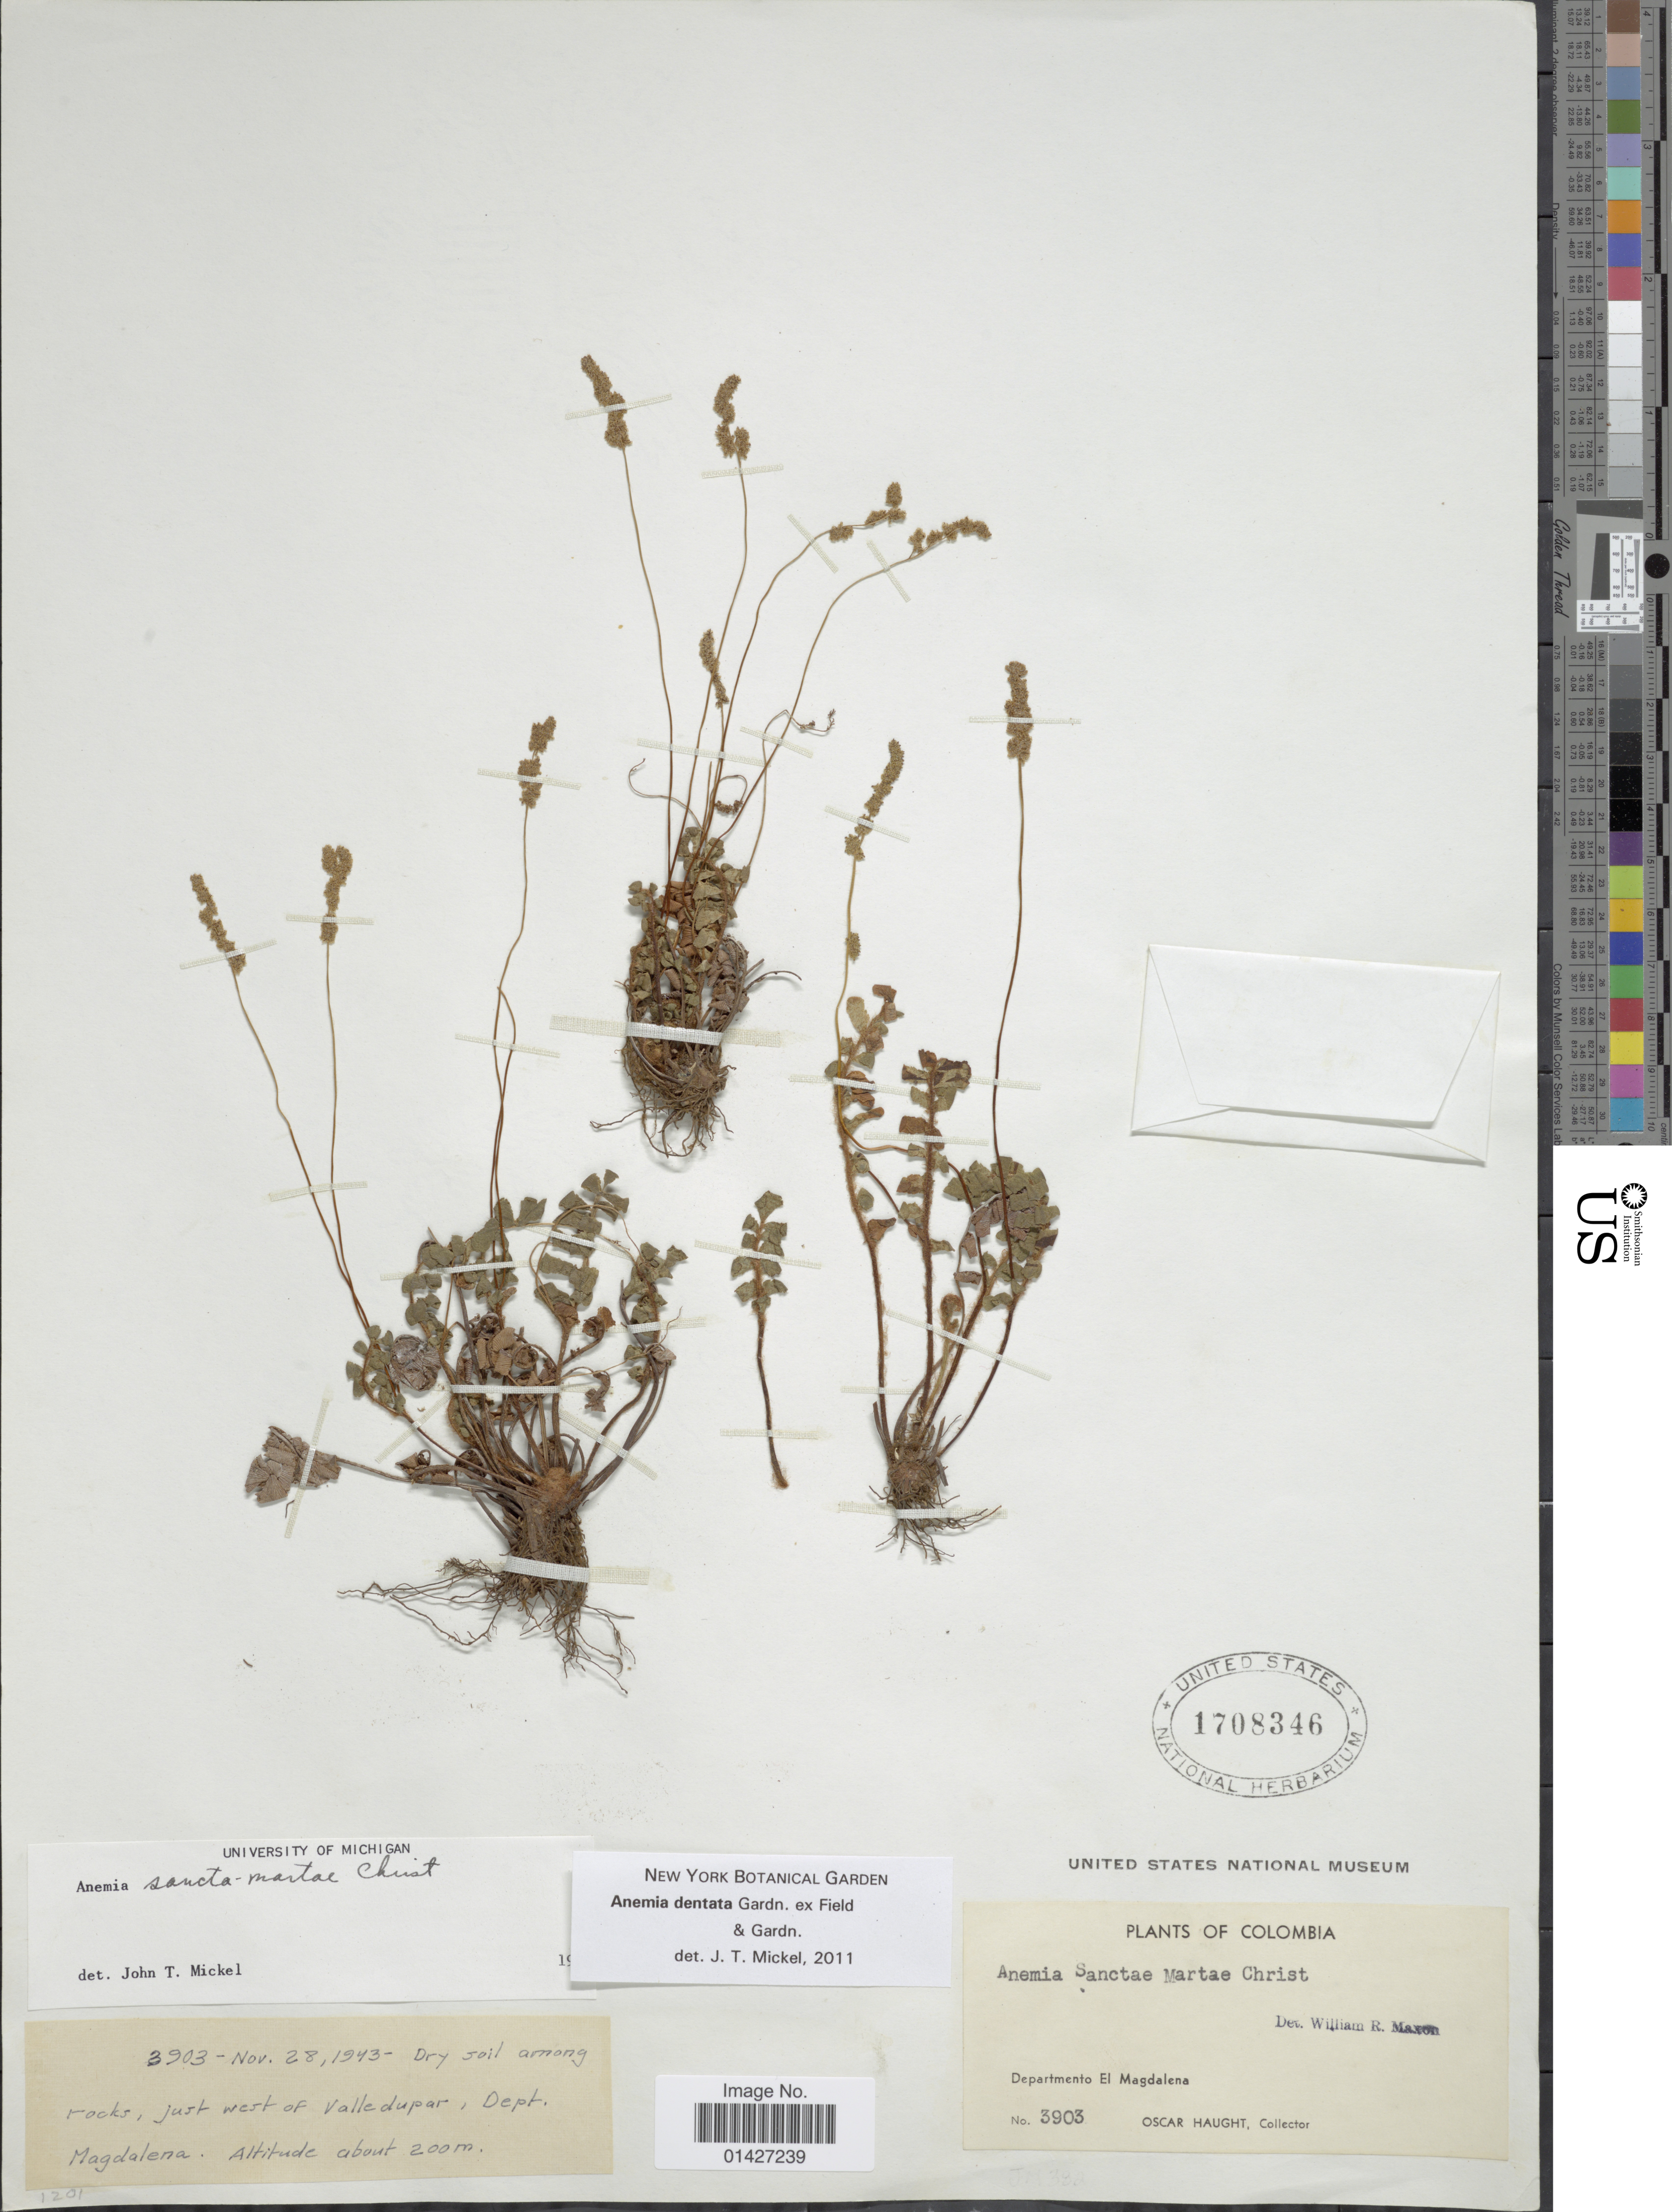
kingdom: Plantae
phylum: Tracheophyta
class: Polypodiopsida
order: Schizaeales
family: Anemiaceae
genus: Anemia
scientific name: Anemia dentata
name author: Gardner ex Field & Gardner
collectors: O. L. Haught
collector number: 3903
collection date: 1943-11-28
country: Colombia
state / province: Magdalena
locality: Dry soil among rocks, just west of Valle Dupar, Departmento El Magdalena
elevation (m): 200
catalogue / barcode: US 1708346